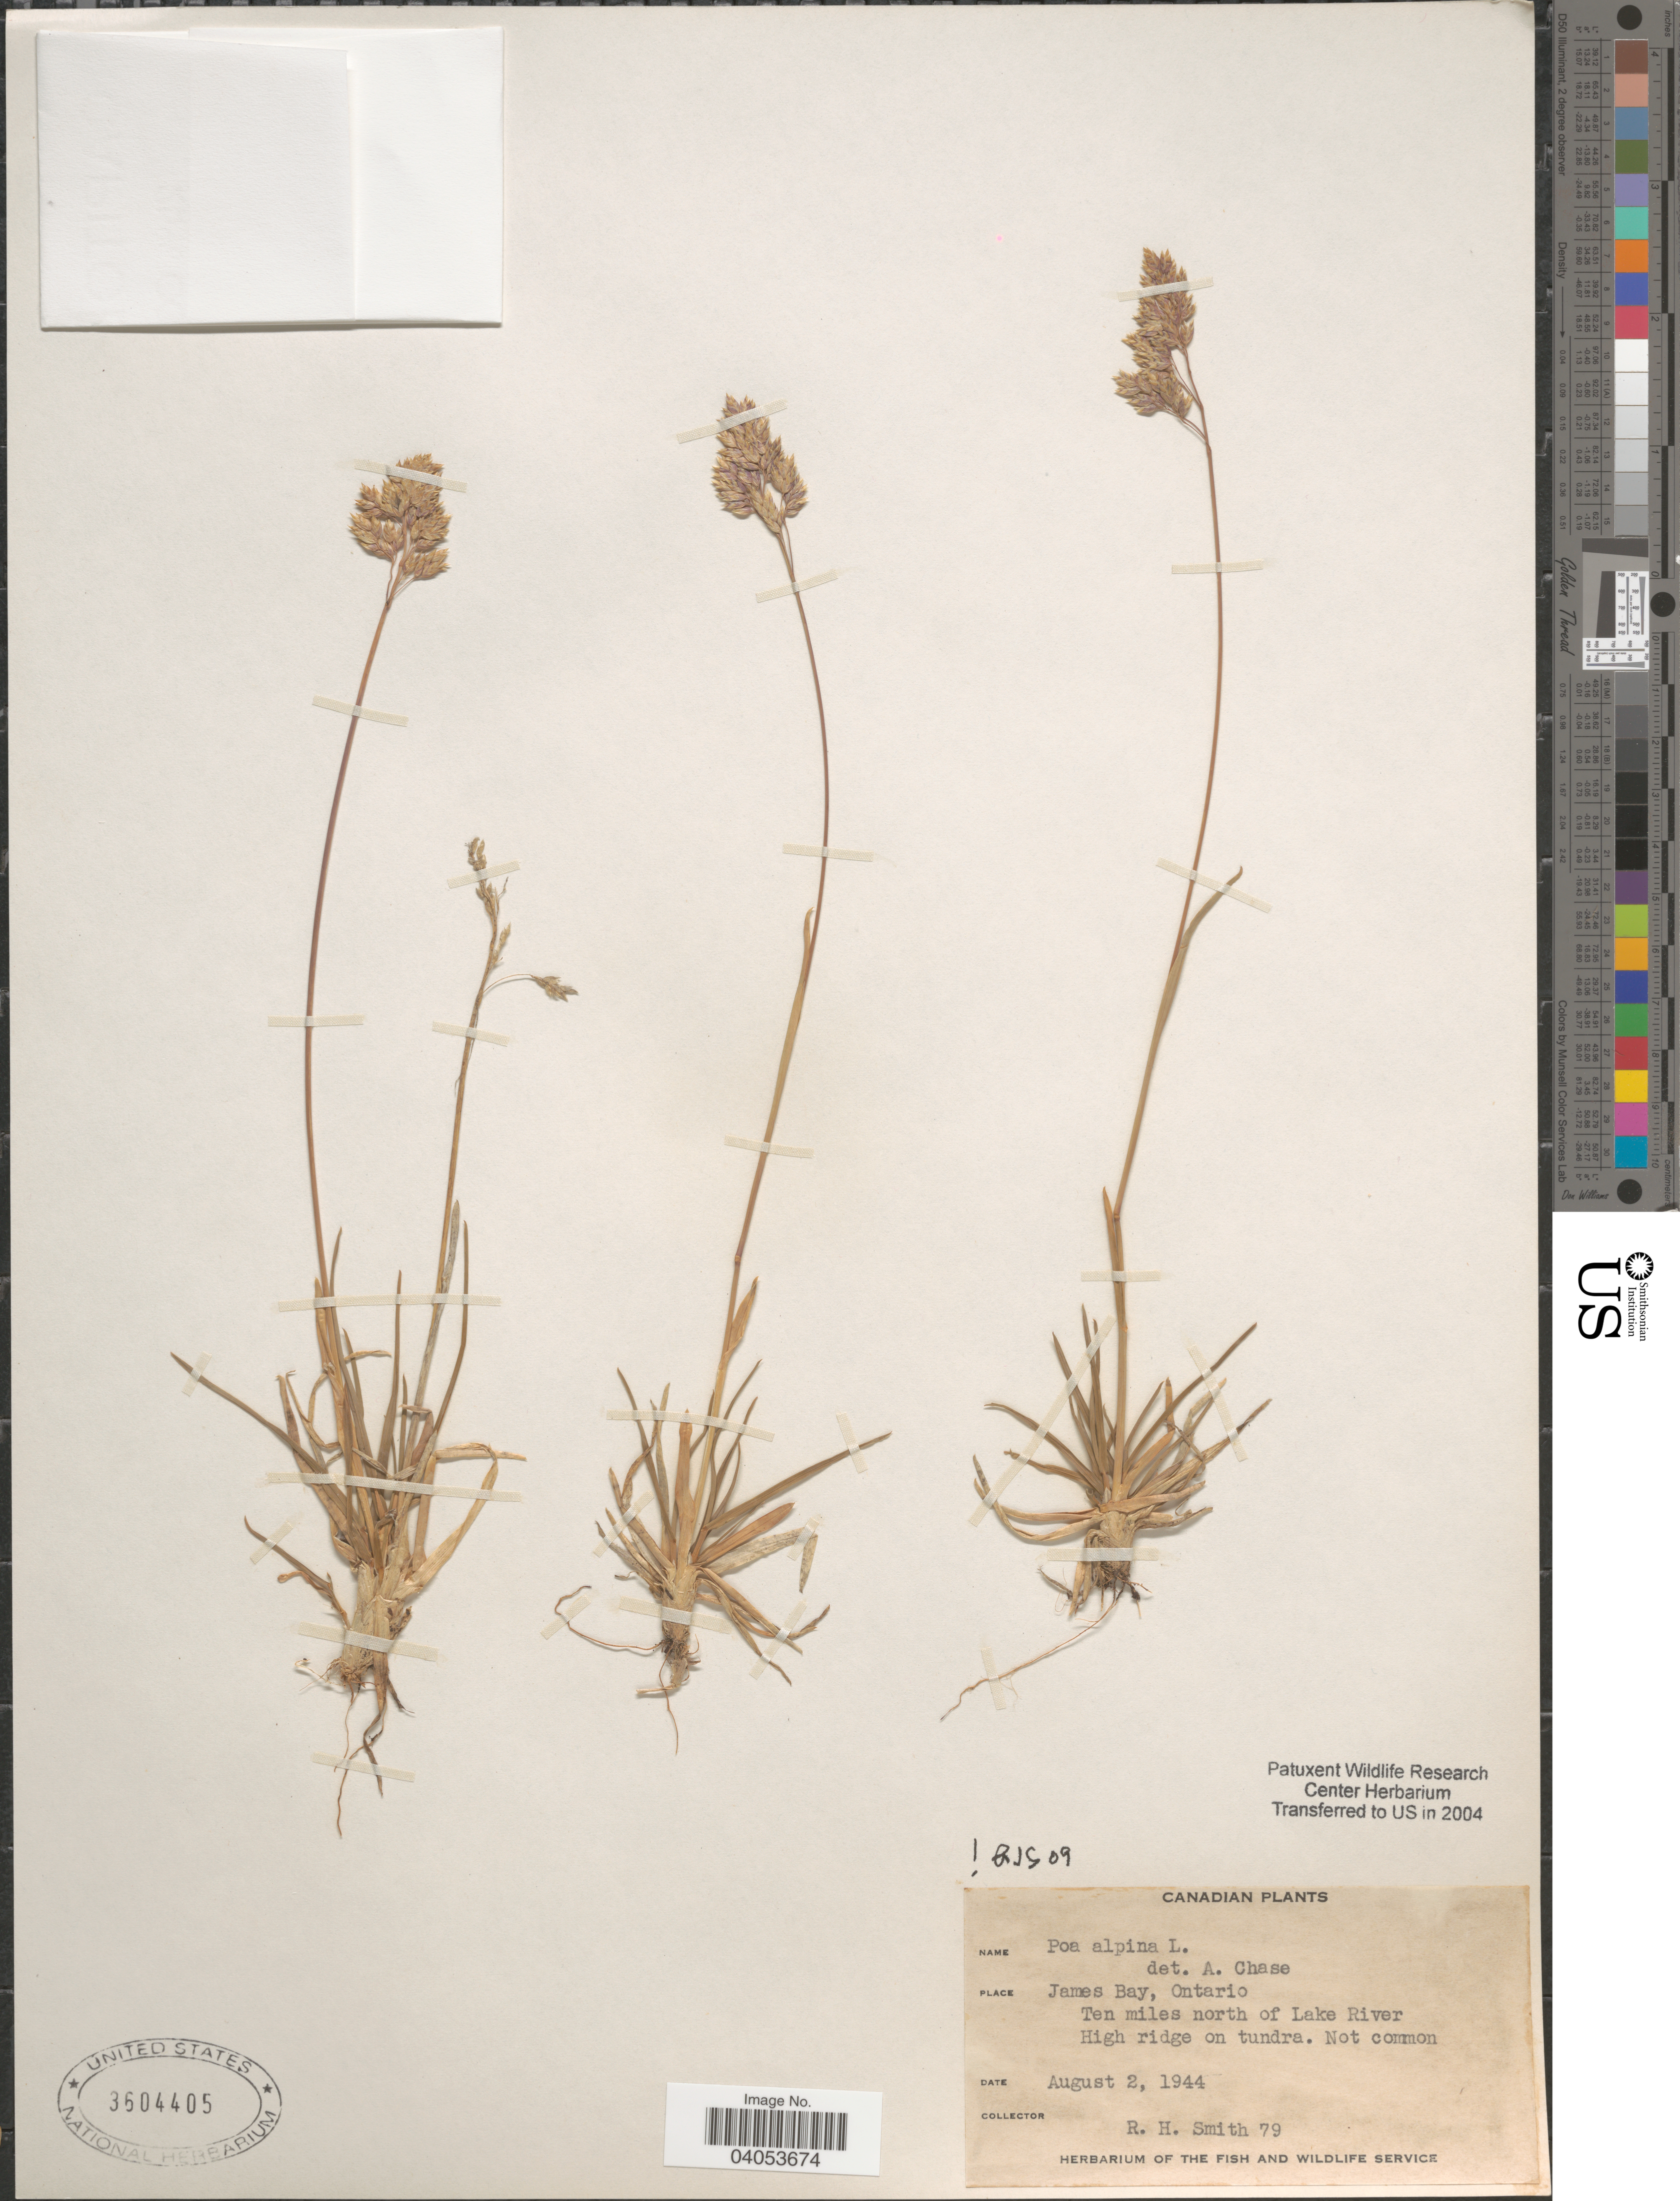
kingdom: Plantae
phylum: Tracheophyta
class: Liliopsida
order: Poales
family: Poaceae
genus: Poa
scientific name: Poa alpina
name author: L.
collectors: R. H. Smith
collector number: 79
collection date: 1944-08-02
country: Canada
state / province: Ontario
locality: James Bay. Ten miles north of Lake River High ridge on tundra.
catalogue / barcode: US 3604405